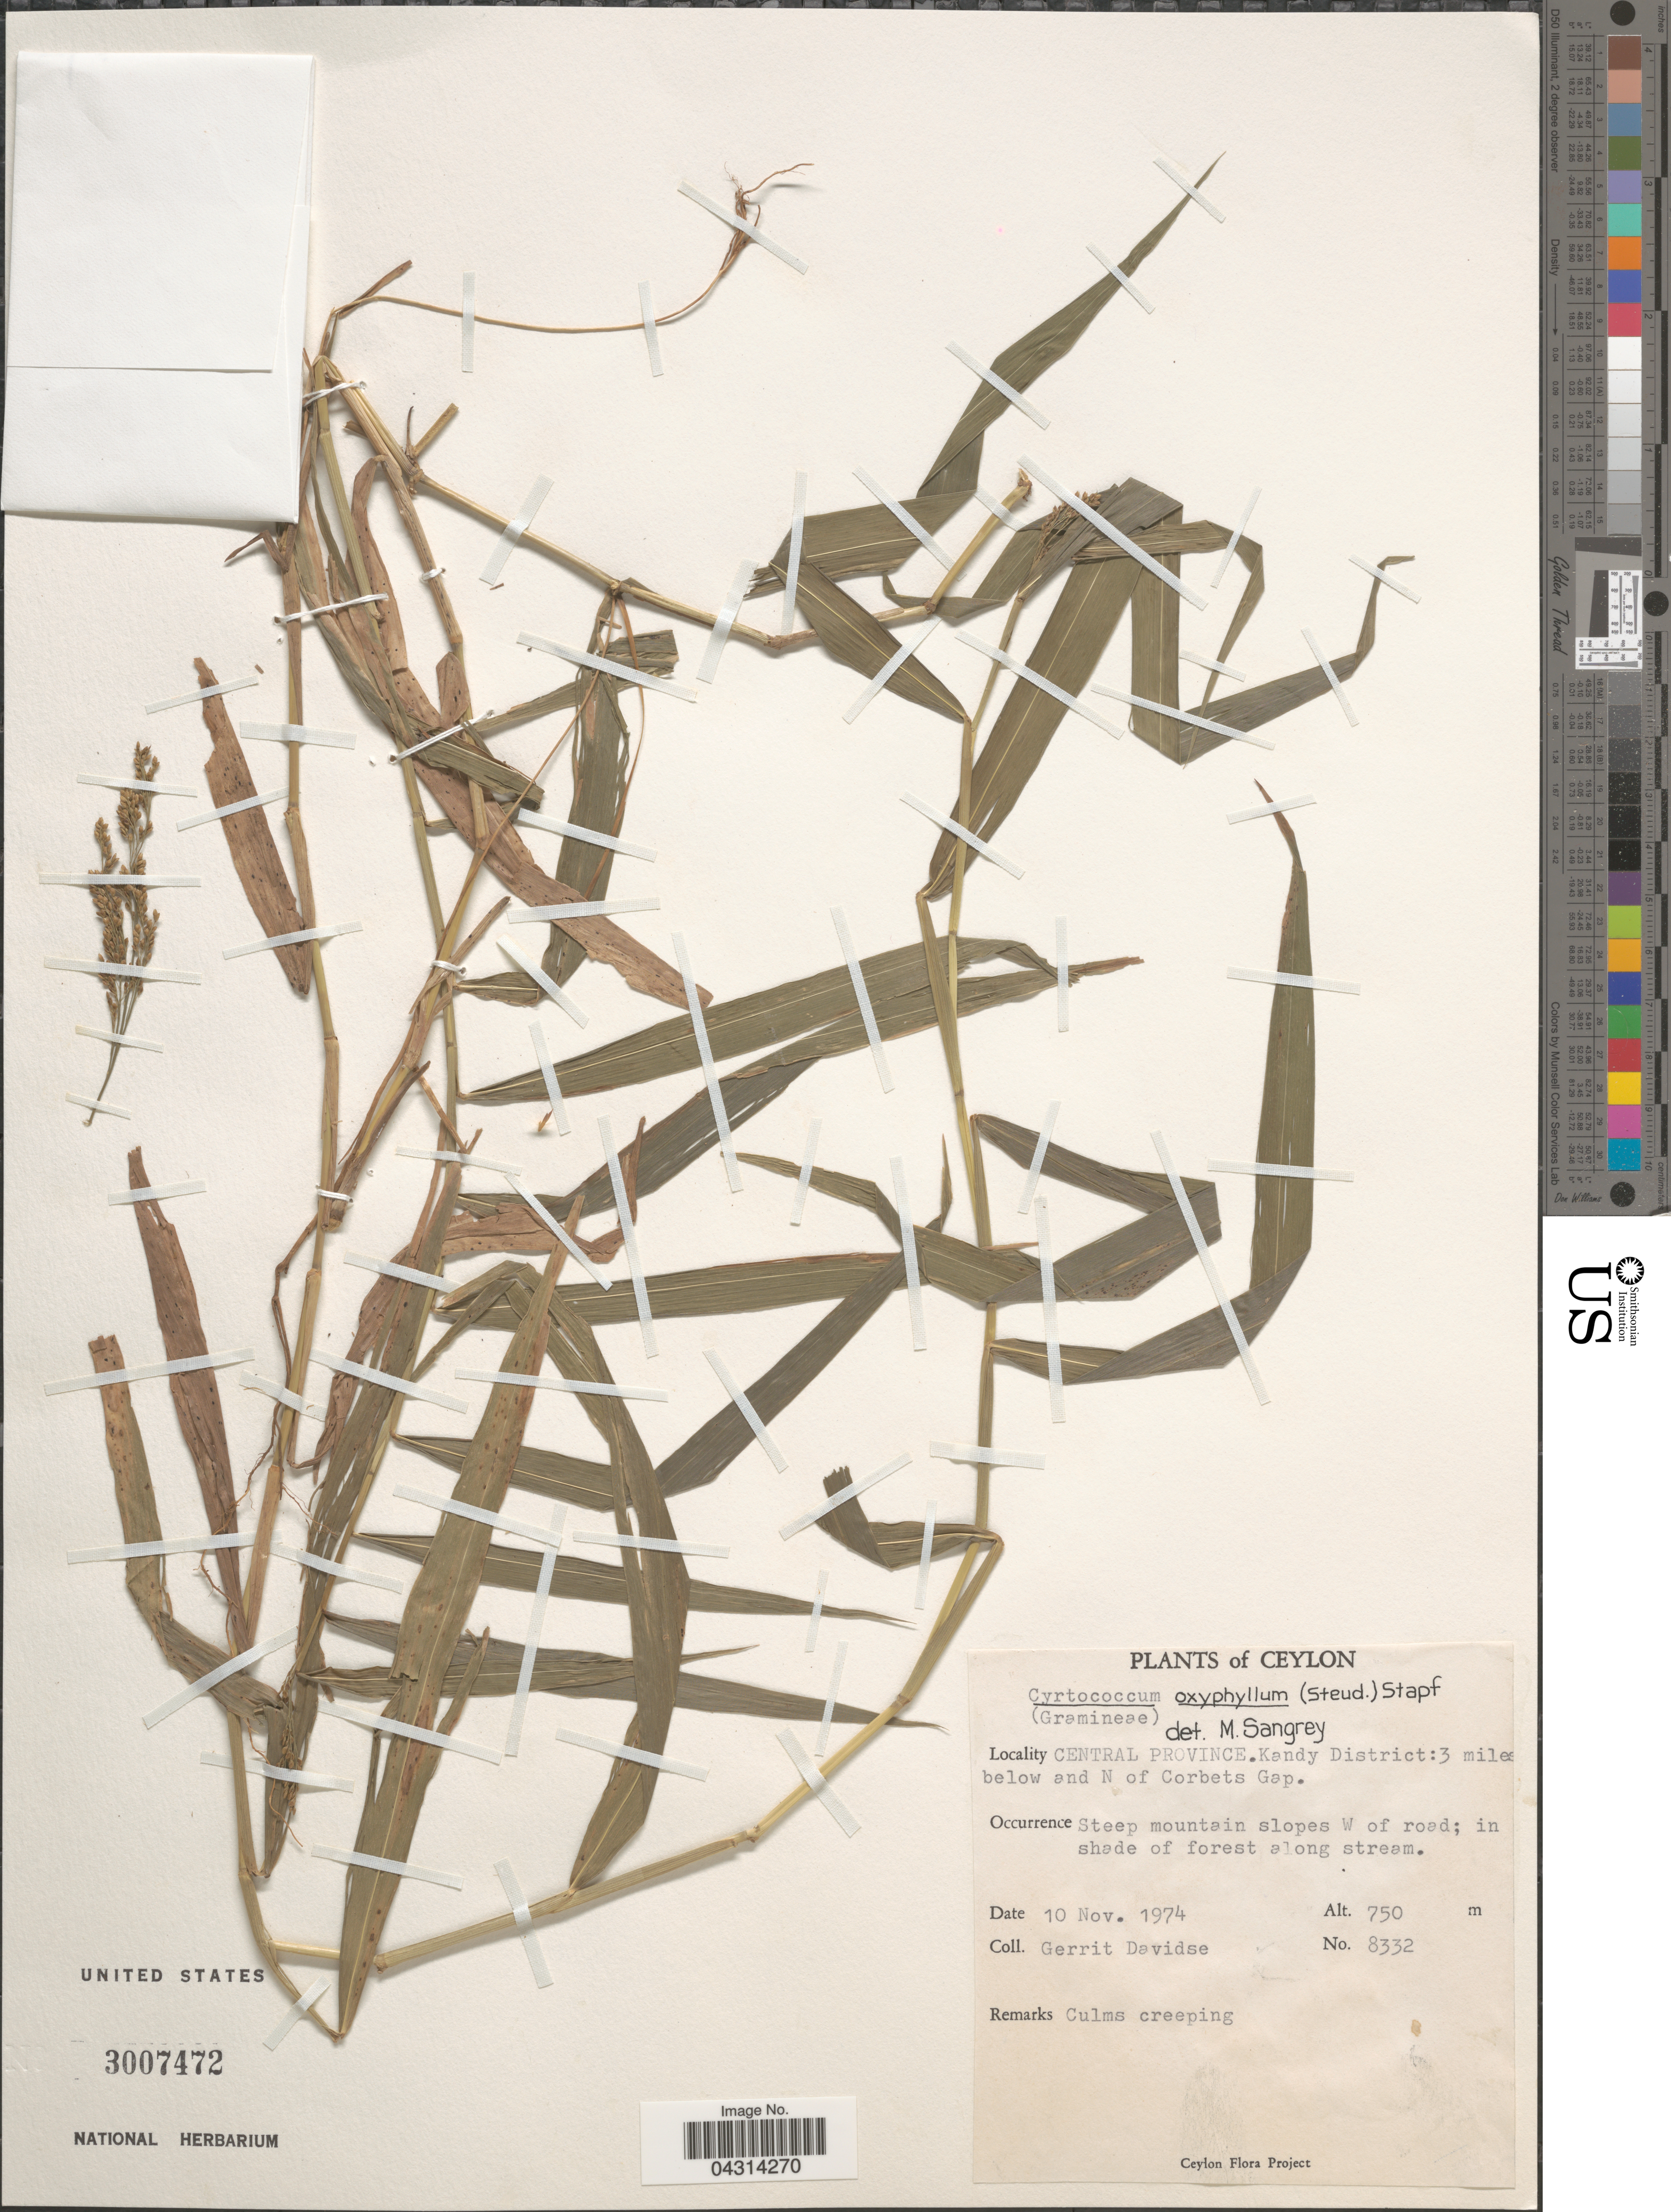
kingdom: Plantae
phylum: Tracheophyta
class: Liliopsida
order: Poales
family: Poaceae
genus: Cyrtococcum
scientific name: Cyrtococcum oxyphyllum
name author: (Steud.) Stapf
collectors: G. Davidse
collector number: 8332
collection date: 1974-11-10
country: Sri Lanka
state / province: Central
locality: Ceylon. Kandy District: 3 miles below and N of Corbets Gap. Steep mountain slopes W of road; in shade of forest along stream.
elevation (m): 750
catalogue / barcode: US 3007472